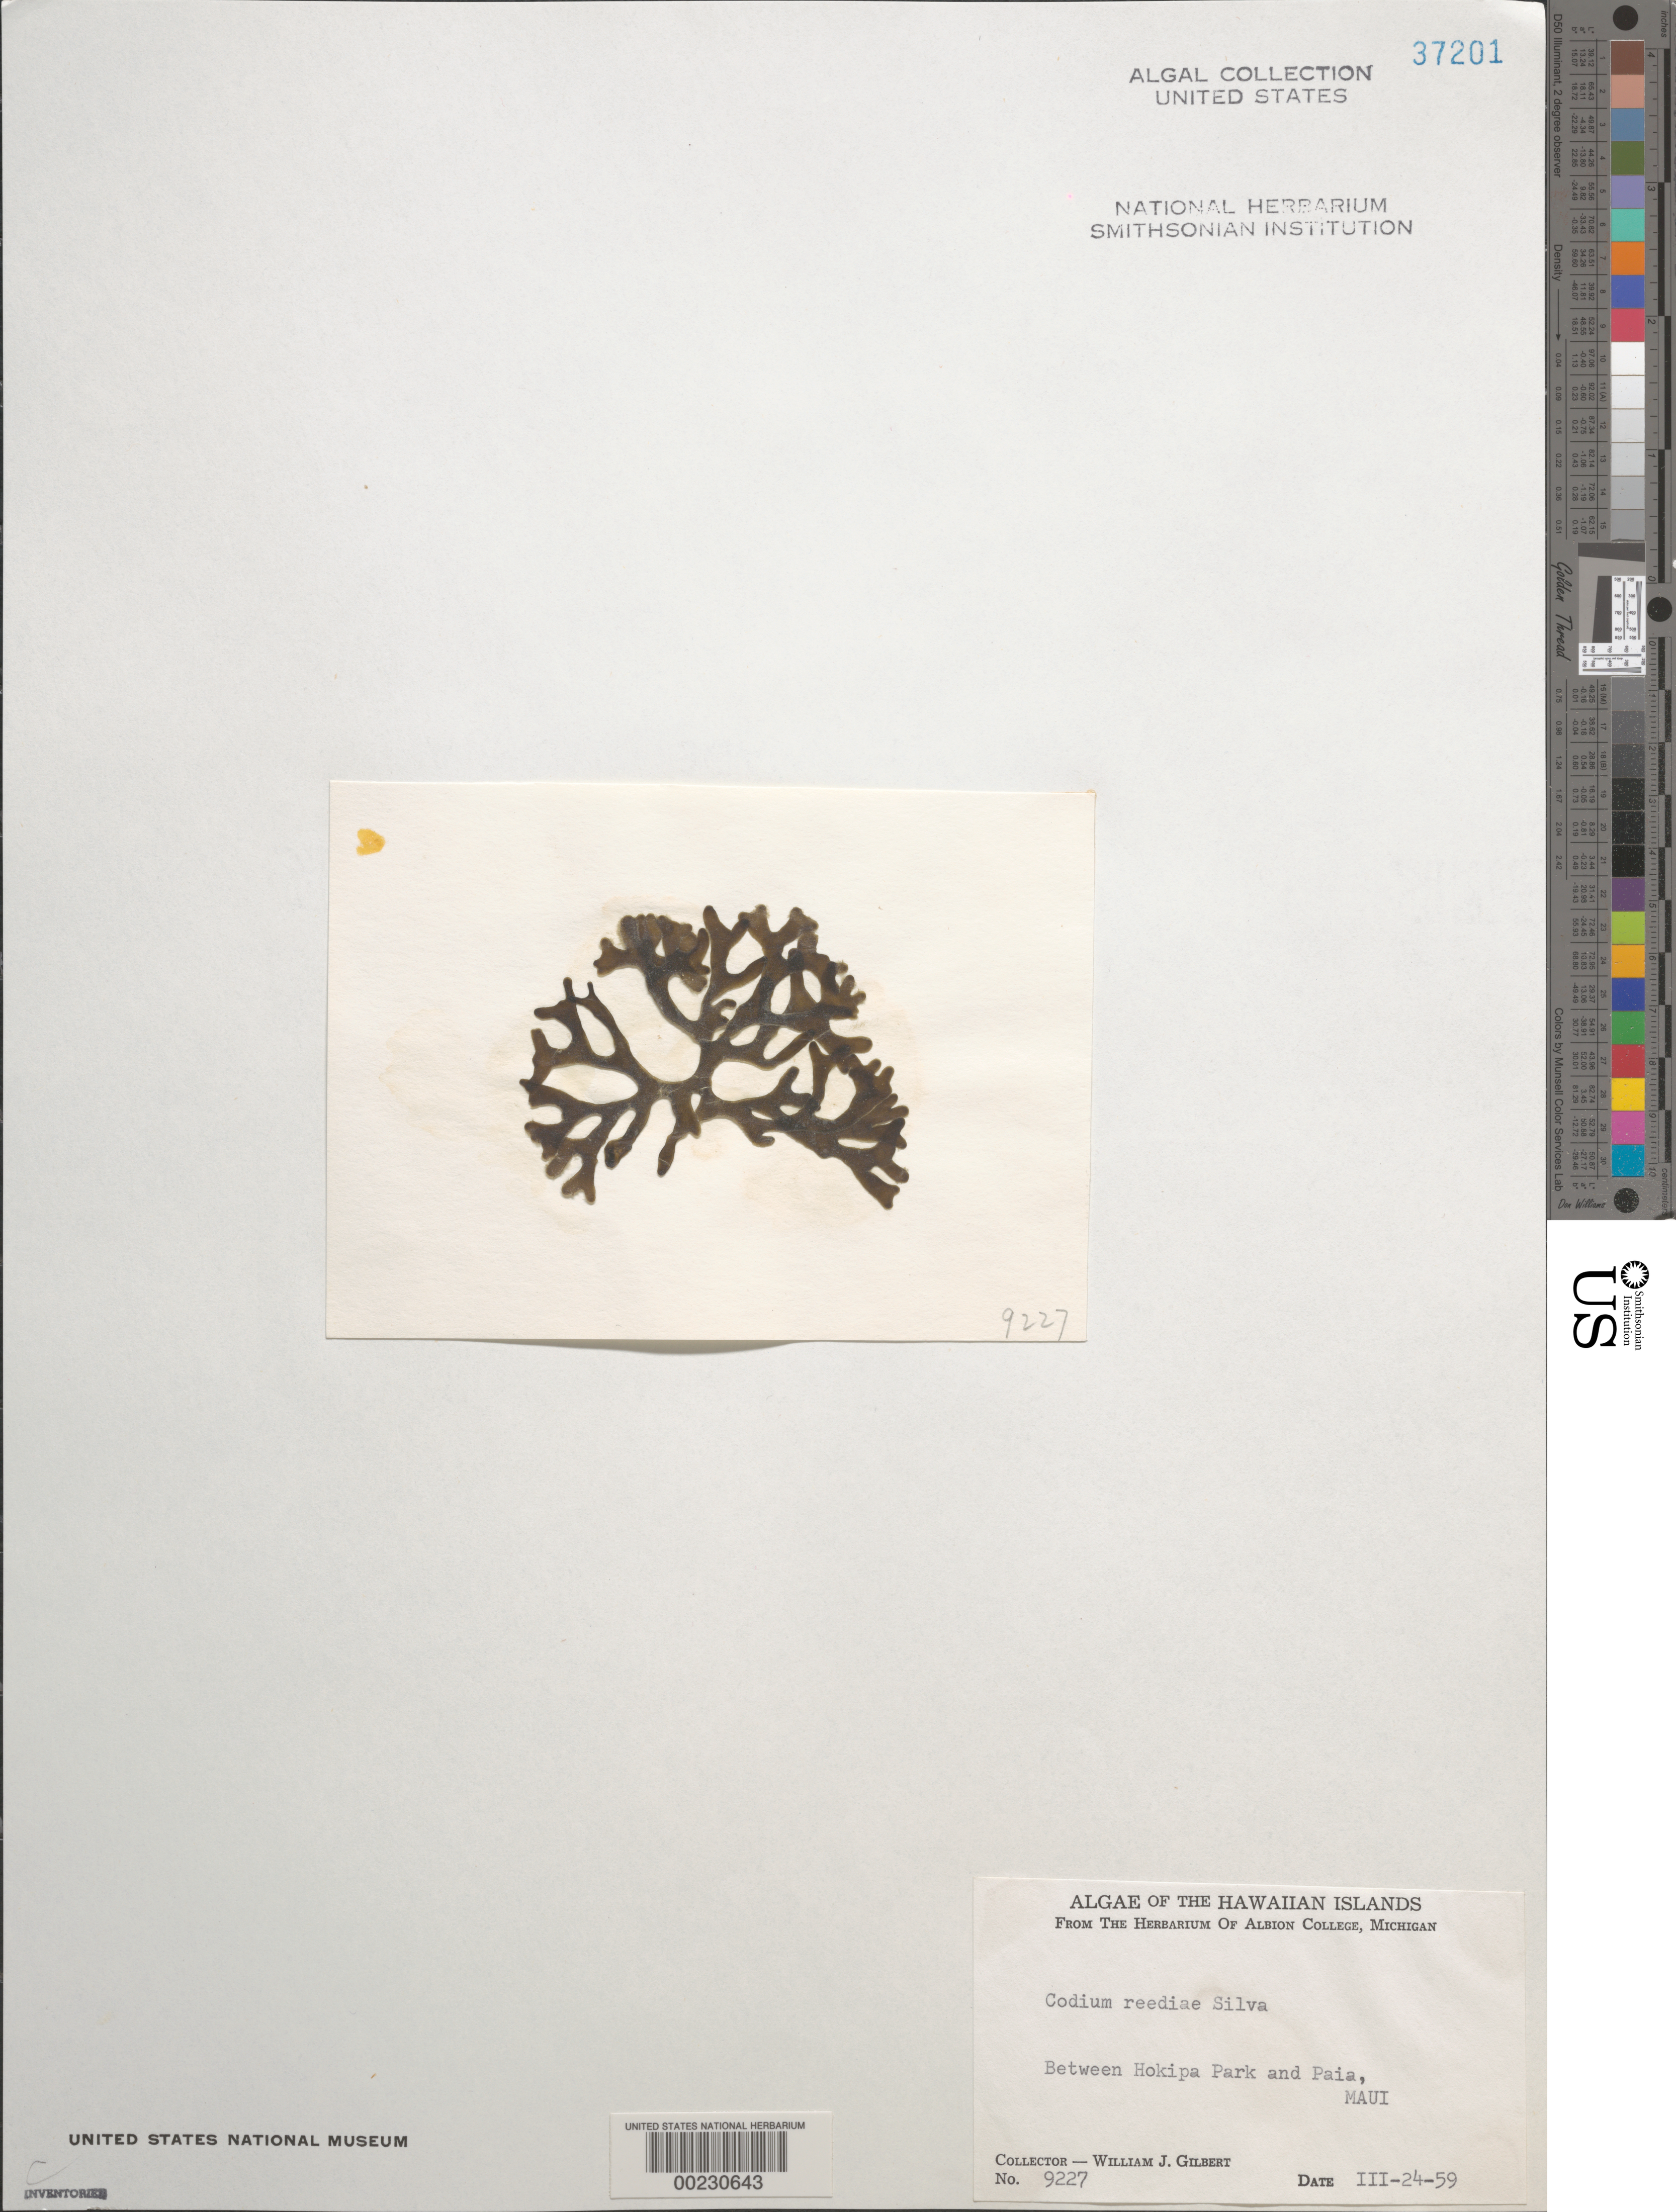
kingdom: Plantae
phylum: Chlorophyta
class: Ulvophyceae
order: Bryopsidales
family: Codiaceae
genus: Codium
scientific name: Codium reediae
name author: P.C. Silva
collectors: W. J. Gilbert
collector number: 9227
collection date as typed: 24 Mar 1959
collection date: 1959-03-24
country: United States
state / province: Hawaii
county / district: Maui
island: Maui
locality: Between Hookipa Park (Hokipa Park) and Paia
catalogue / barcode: US 37201